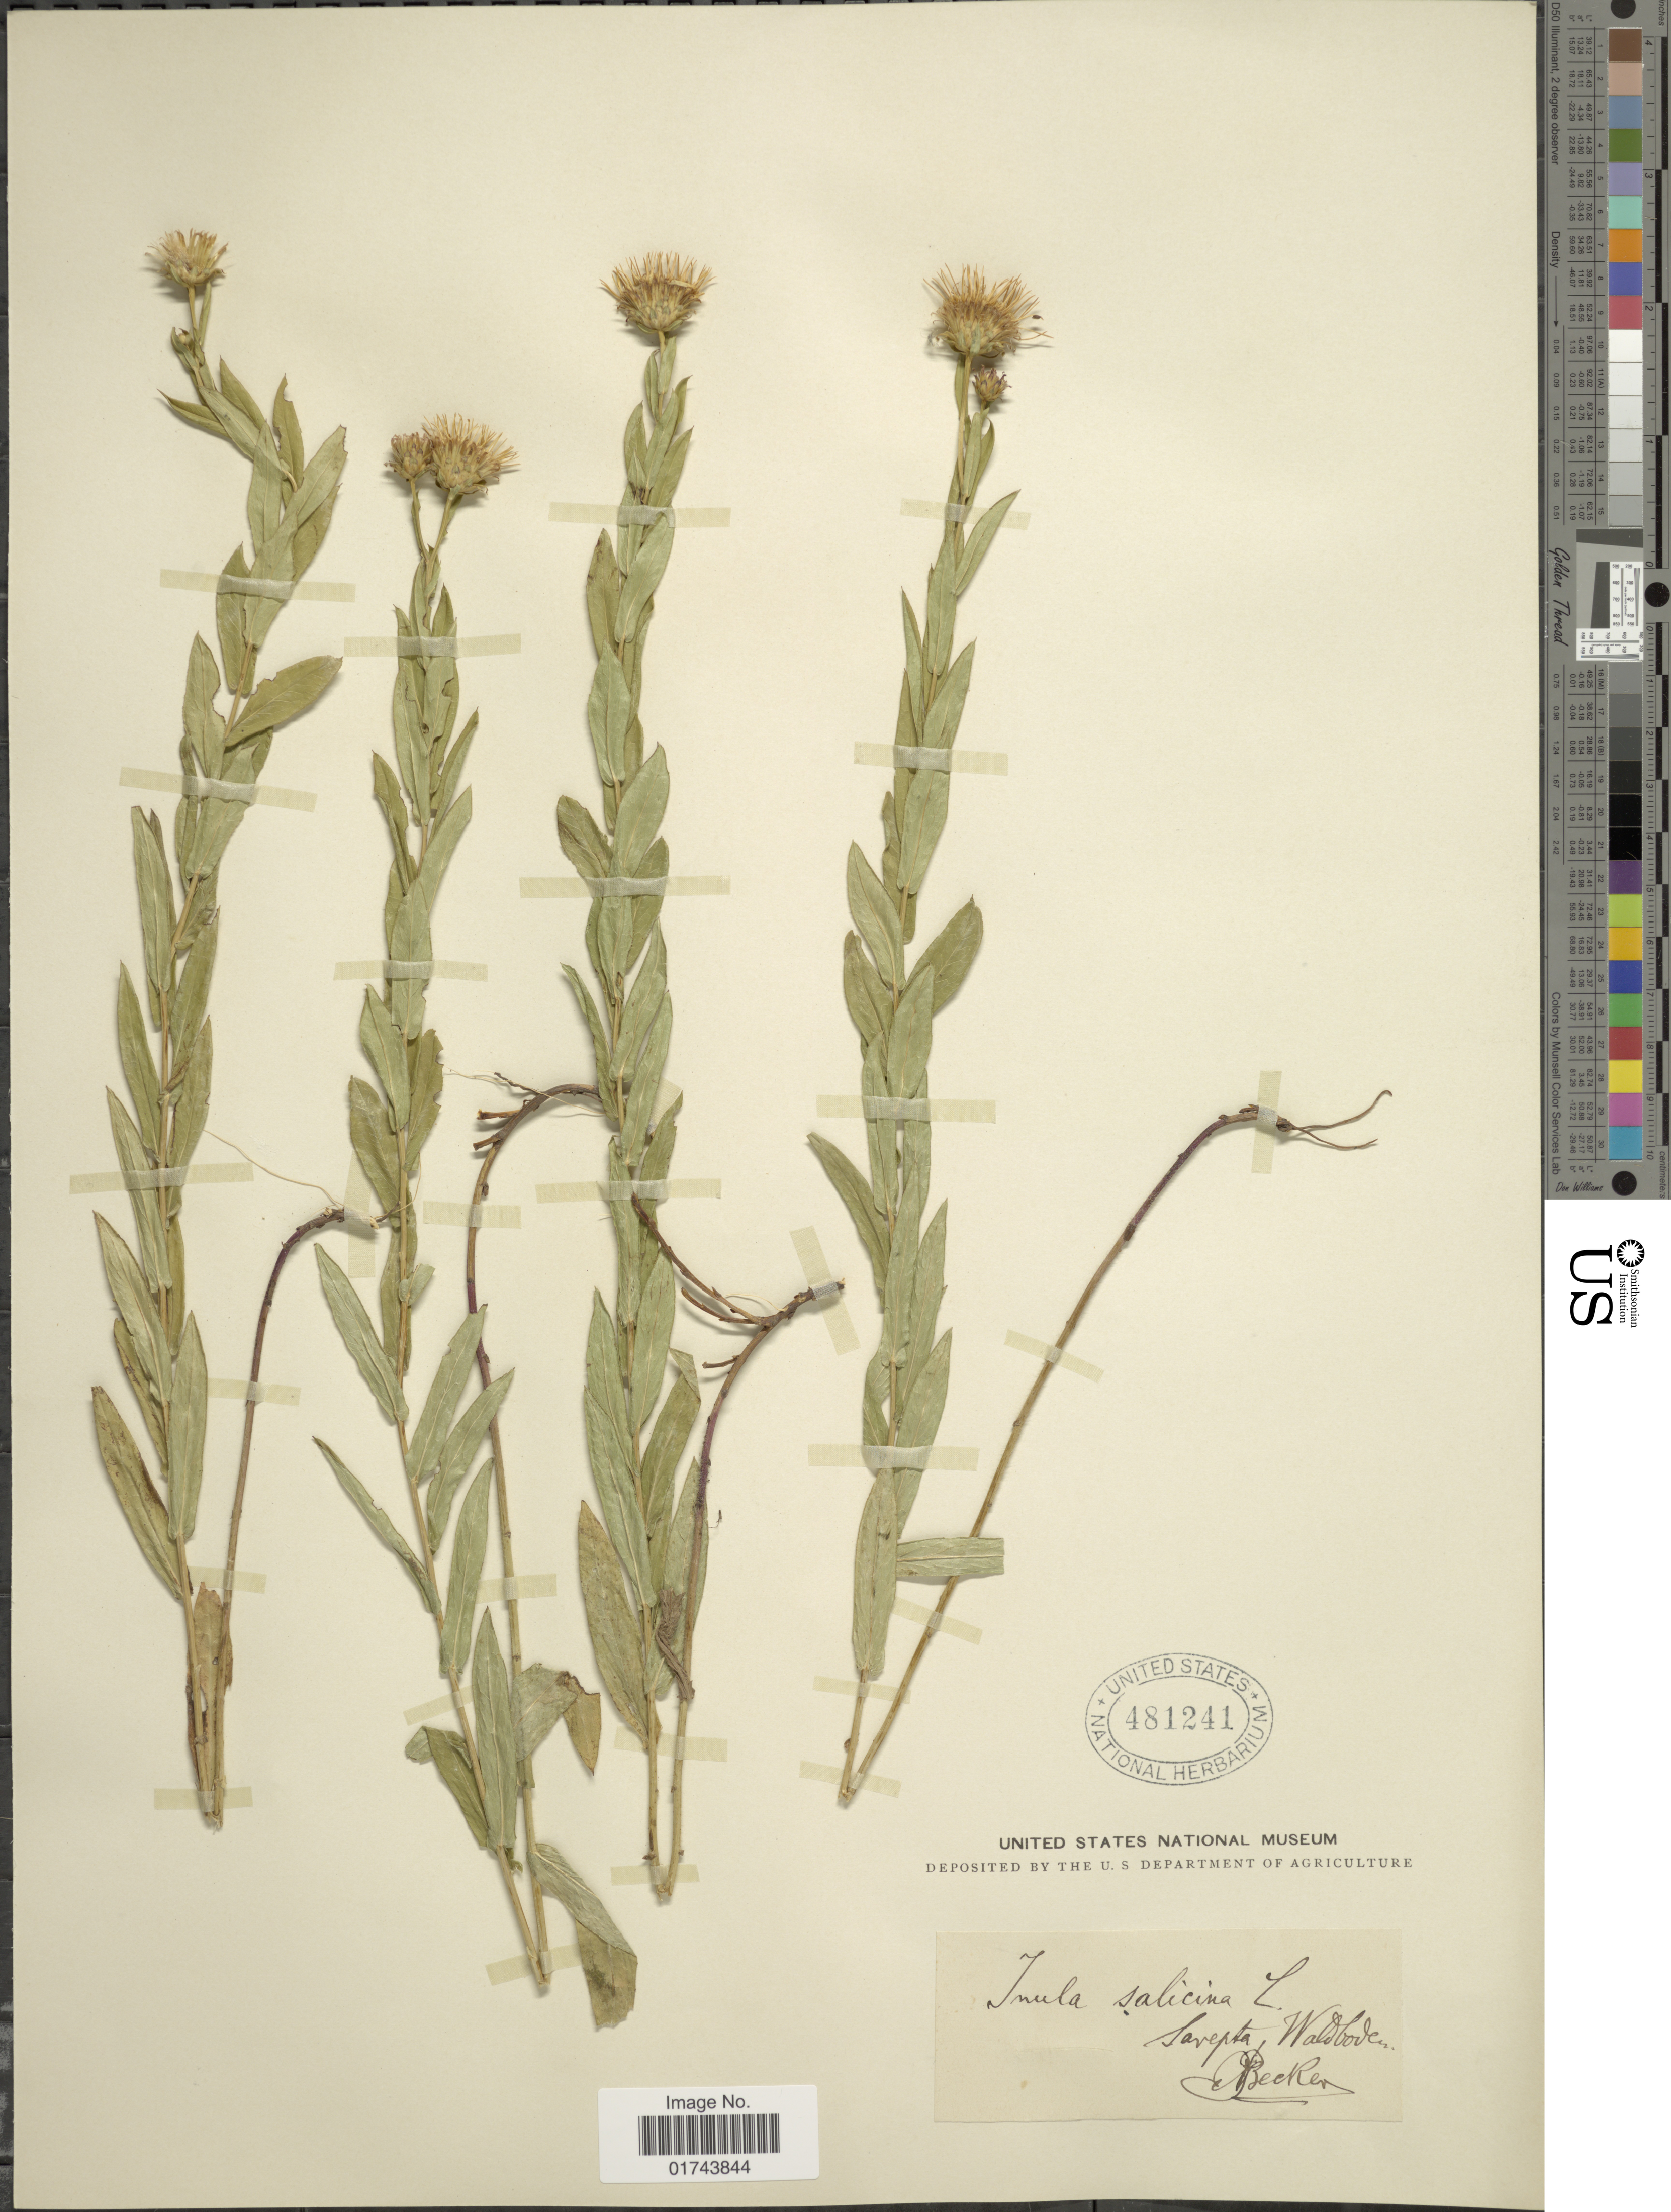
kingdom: Plantae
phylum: Tracheophyta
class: Magnoliopsida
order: Asterales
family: Asteraceae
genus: Inula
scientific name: Inula salicina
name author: L.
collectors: Becker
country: Russian Federation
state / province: Volgograd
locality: Sarepta, Waldboden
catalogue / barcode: US 481241